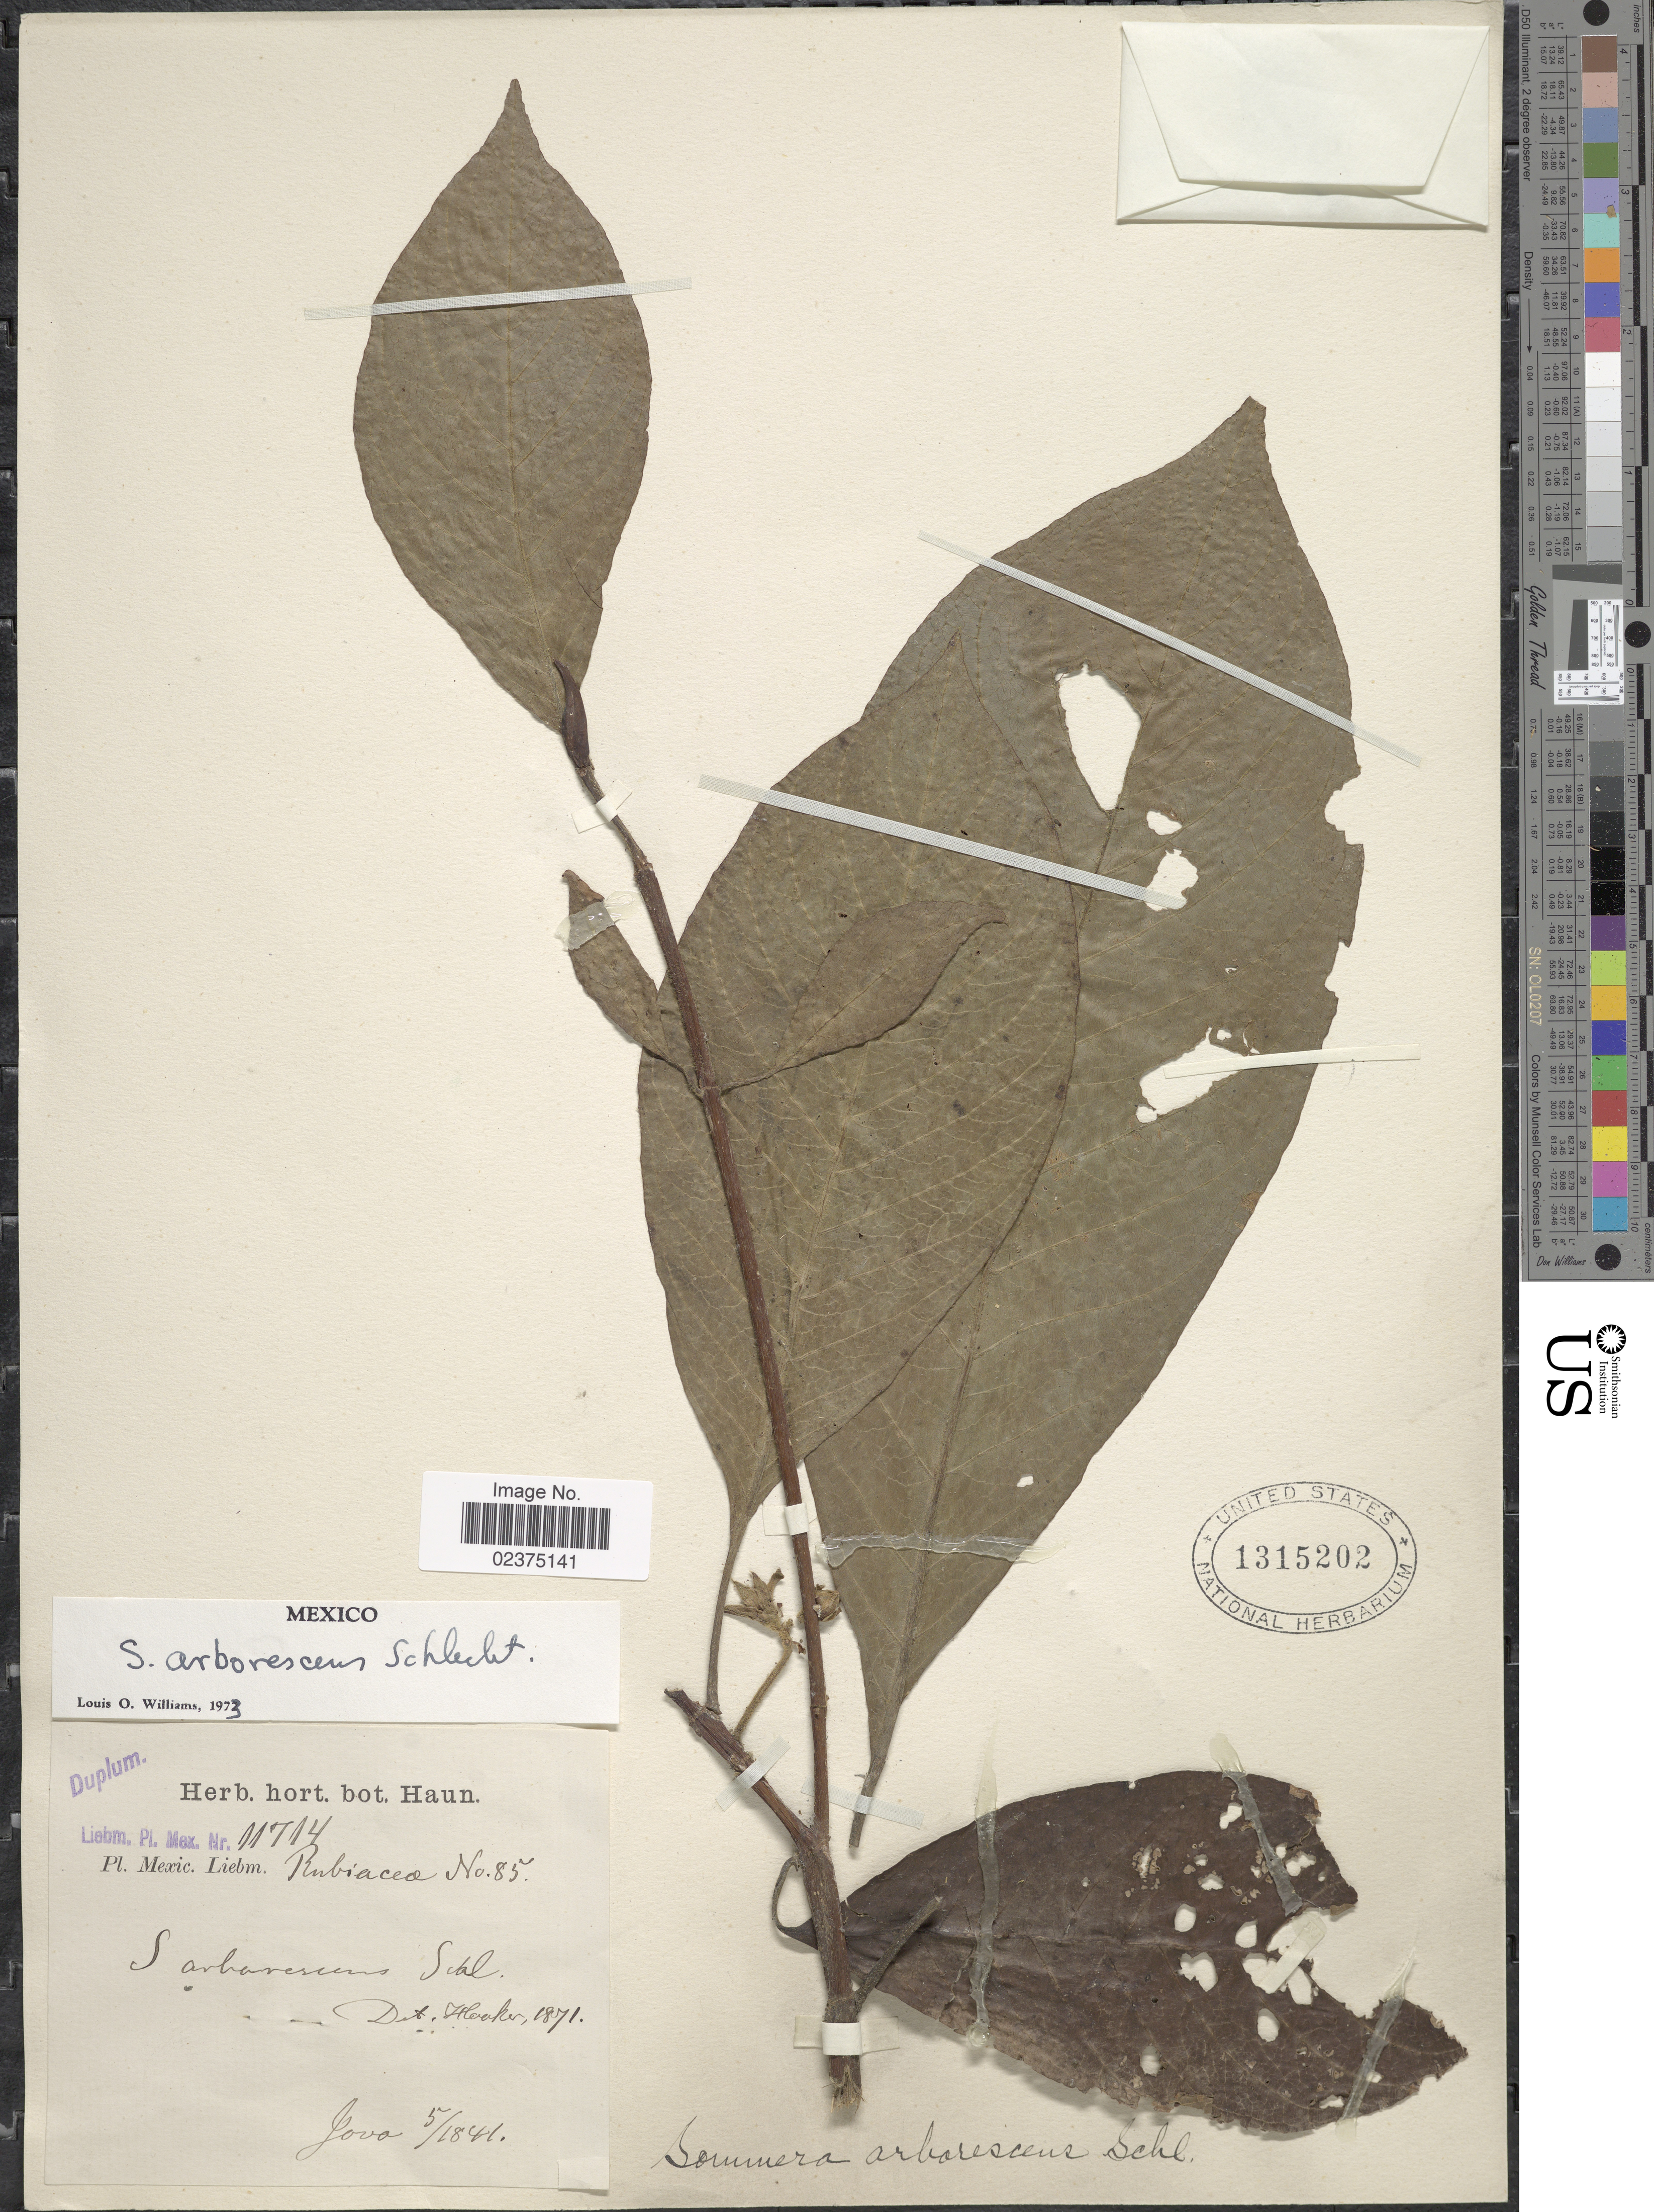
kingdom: Plantae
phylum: Tracheophyta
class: Magnoliopsida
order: Gentianales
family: Rubiaceae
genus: Sommera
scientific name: Sommera arborescens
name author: Schltdl.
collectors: Liebmann, --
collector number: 11714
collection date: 1841-05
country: Mexico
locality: Jovo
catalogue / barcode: US 1315202